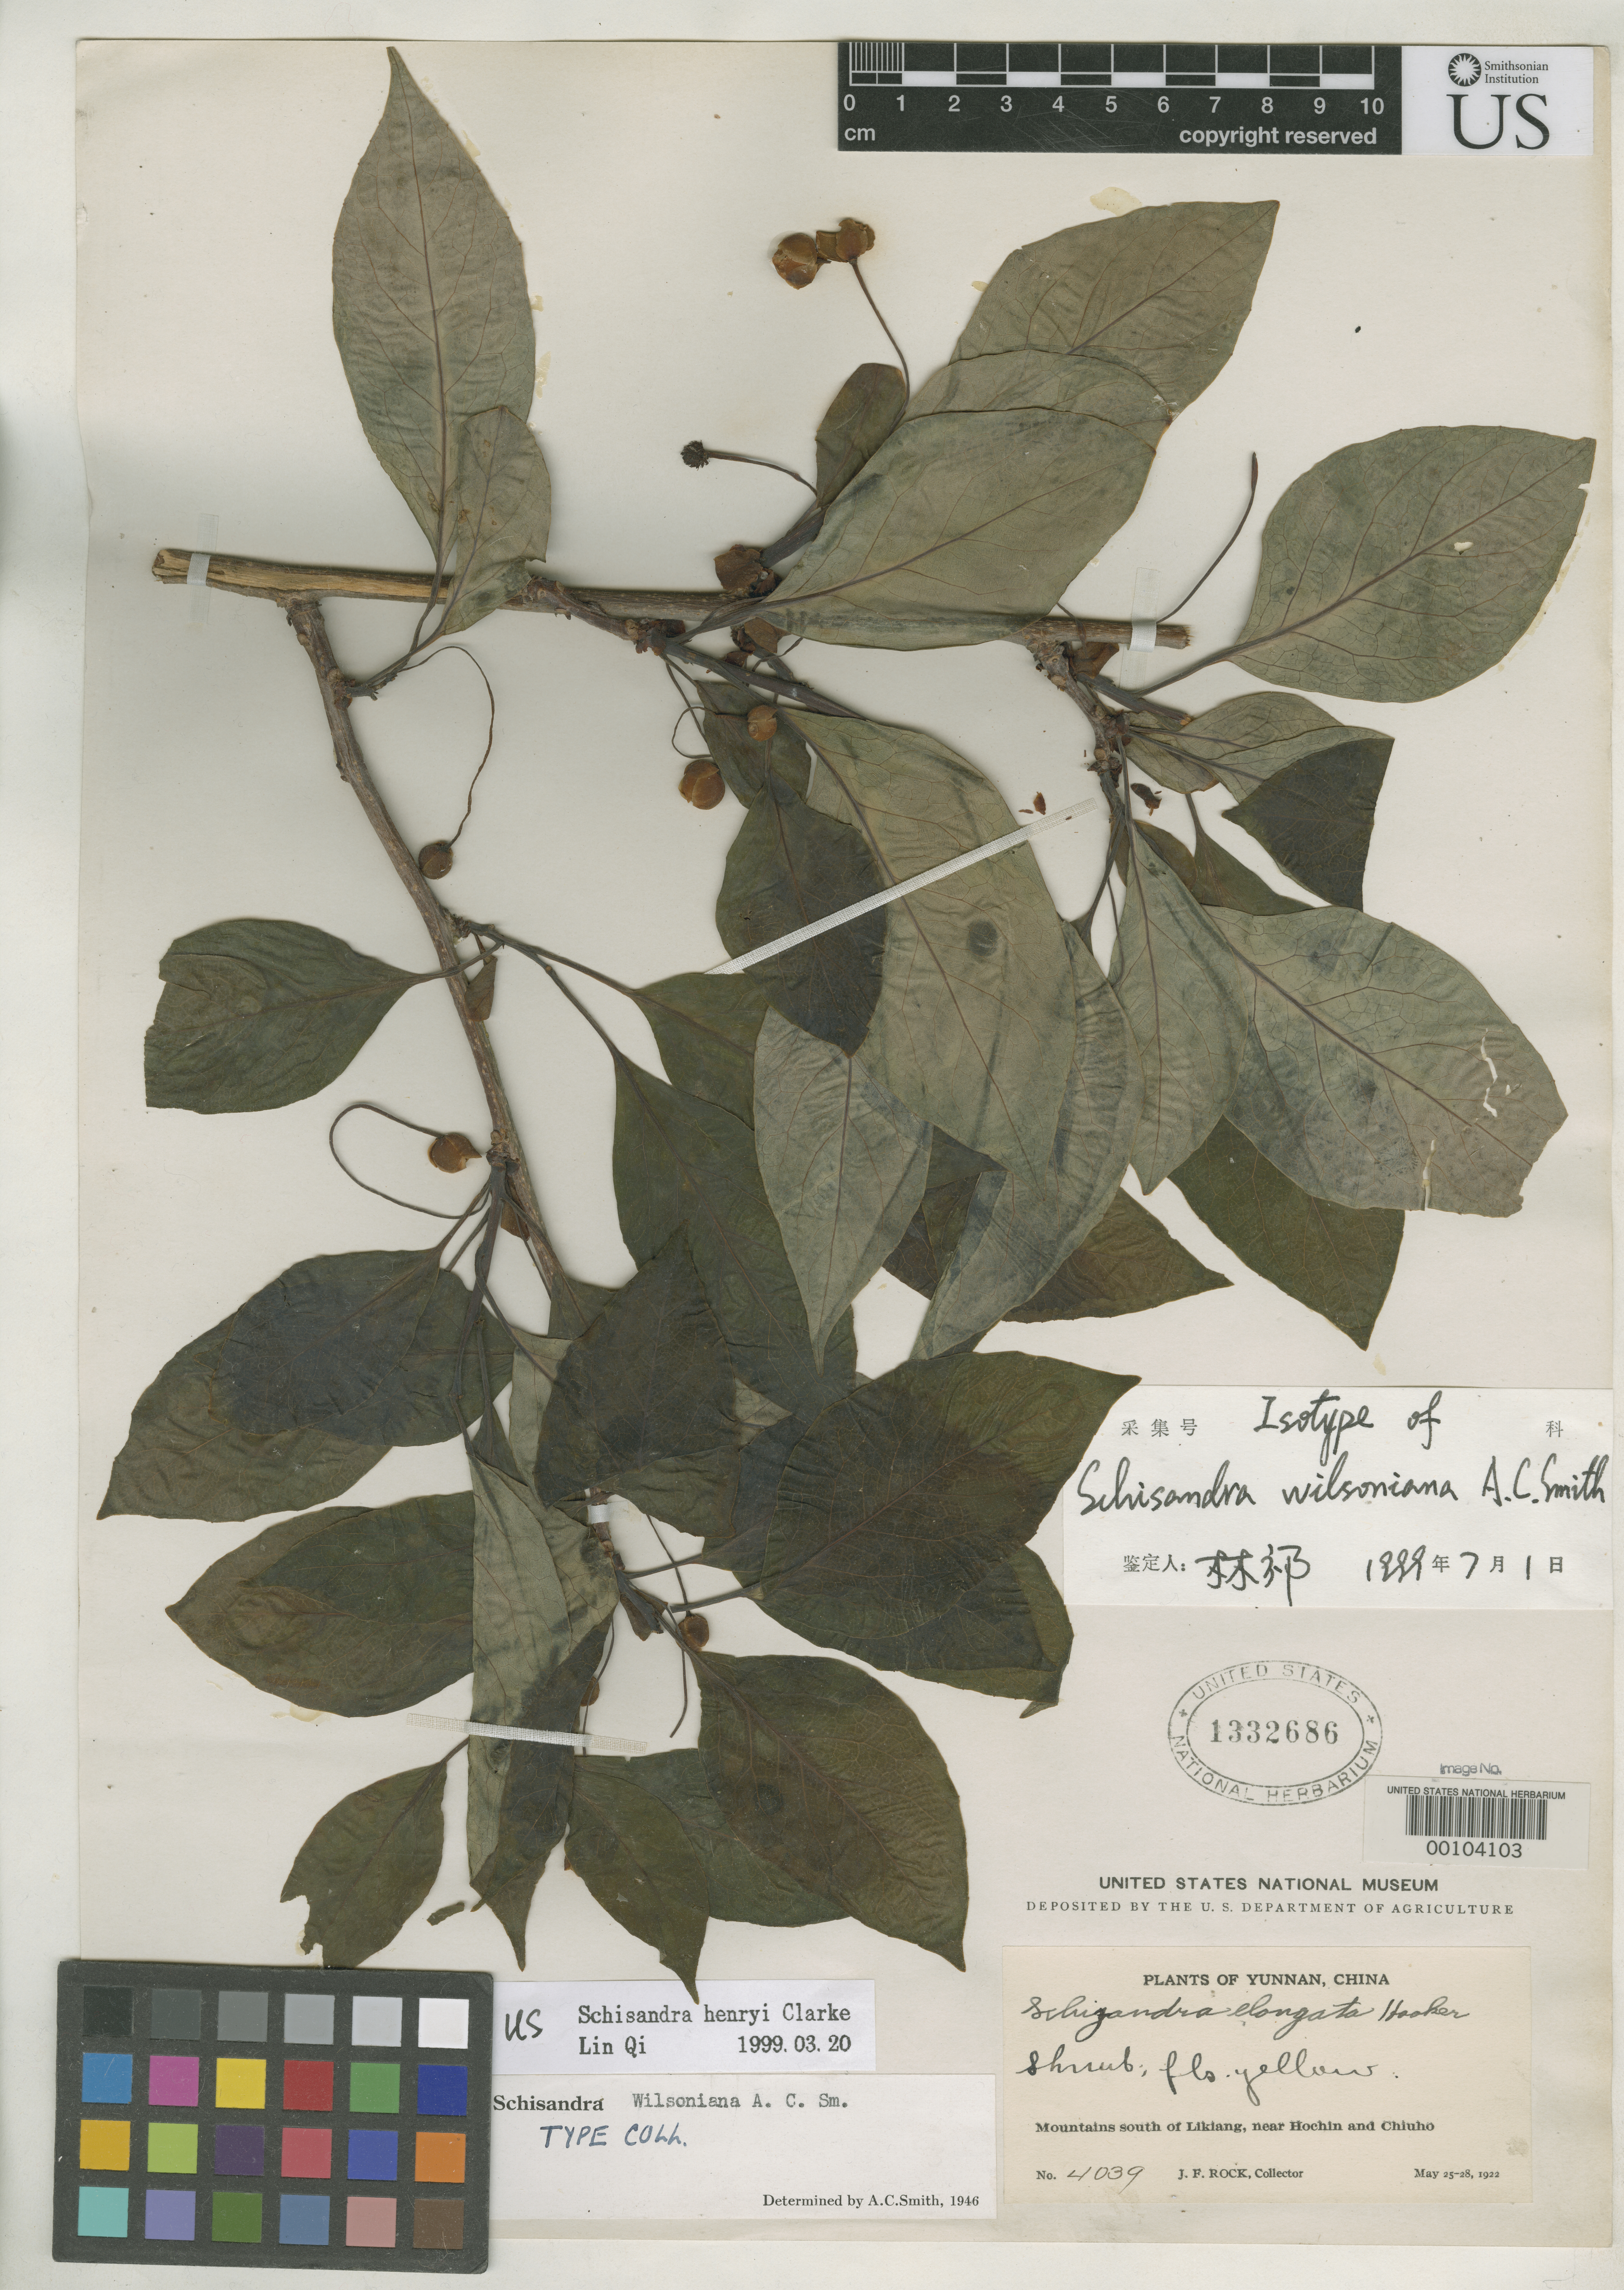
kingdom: Plantae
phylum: Tracheophyta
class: Magnoliopsida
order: Austrobaileyales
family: Schisandraceae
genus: Schisandra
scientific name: Schisandra wilsoniana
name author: A.C. Sm.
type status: Isotype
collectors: J. F. Rock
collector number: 4039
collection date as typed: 25 May 1922 to 28 May 1922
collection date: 1922-05-25/1922-05-28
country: China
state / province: Yunnan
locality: South of Likiang, near Hochin and Chiuho.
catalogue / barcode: US 1332686